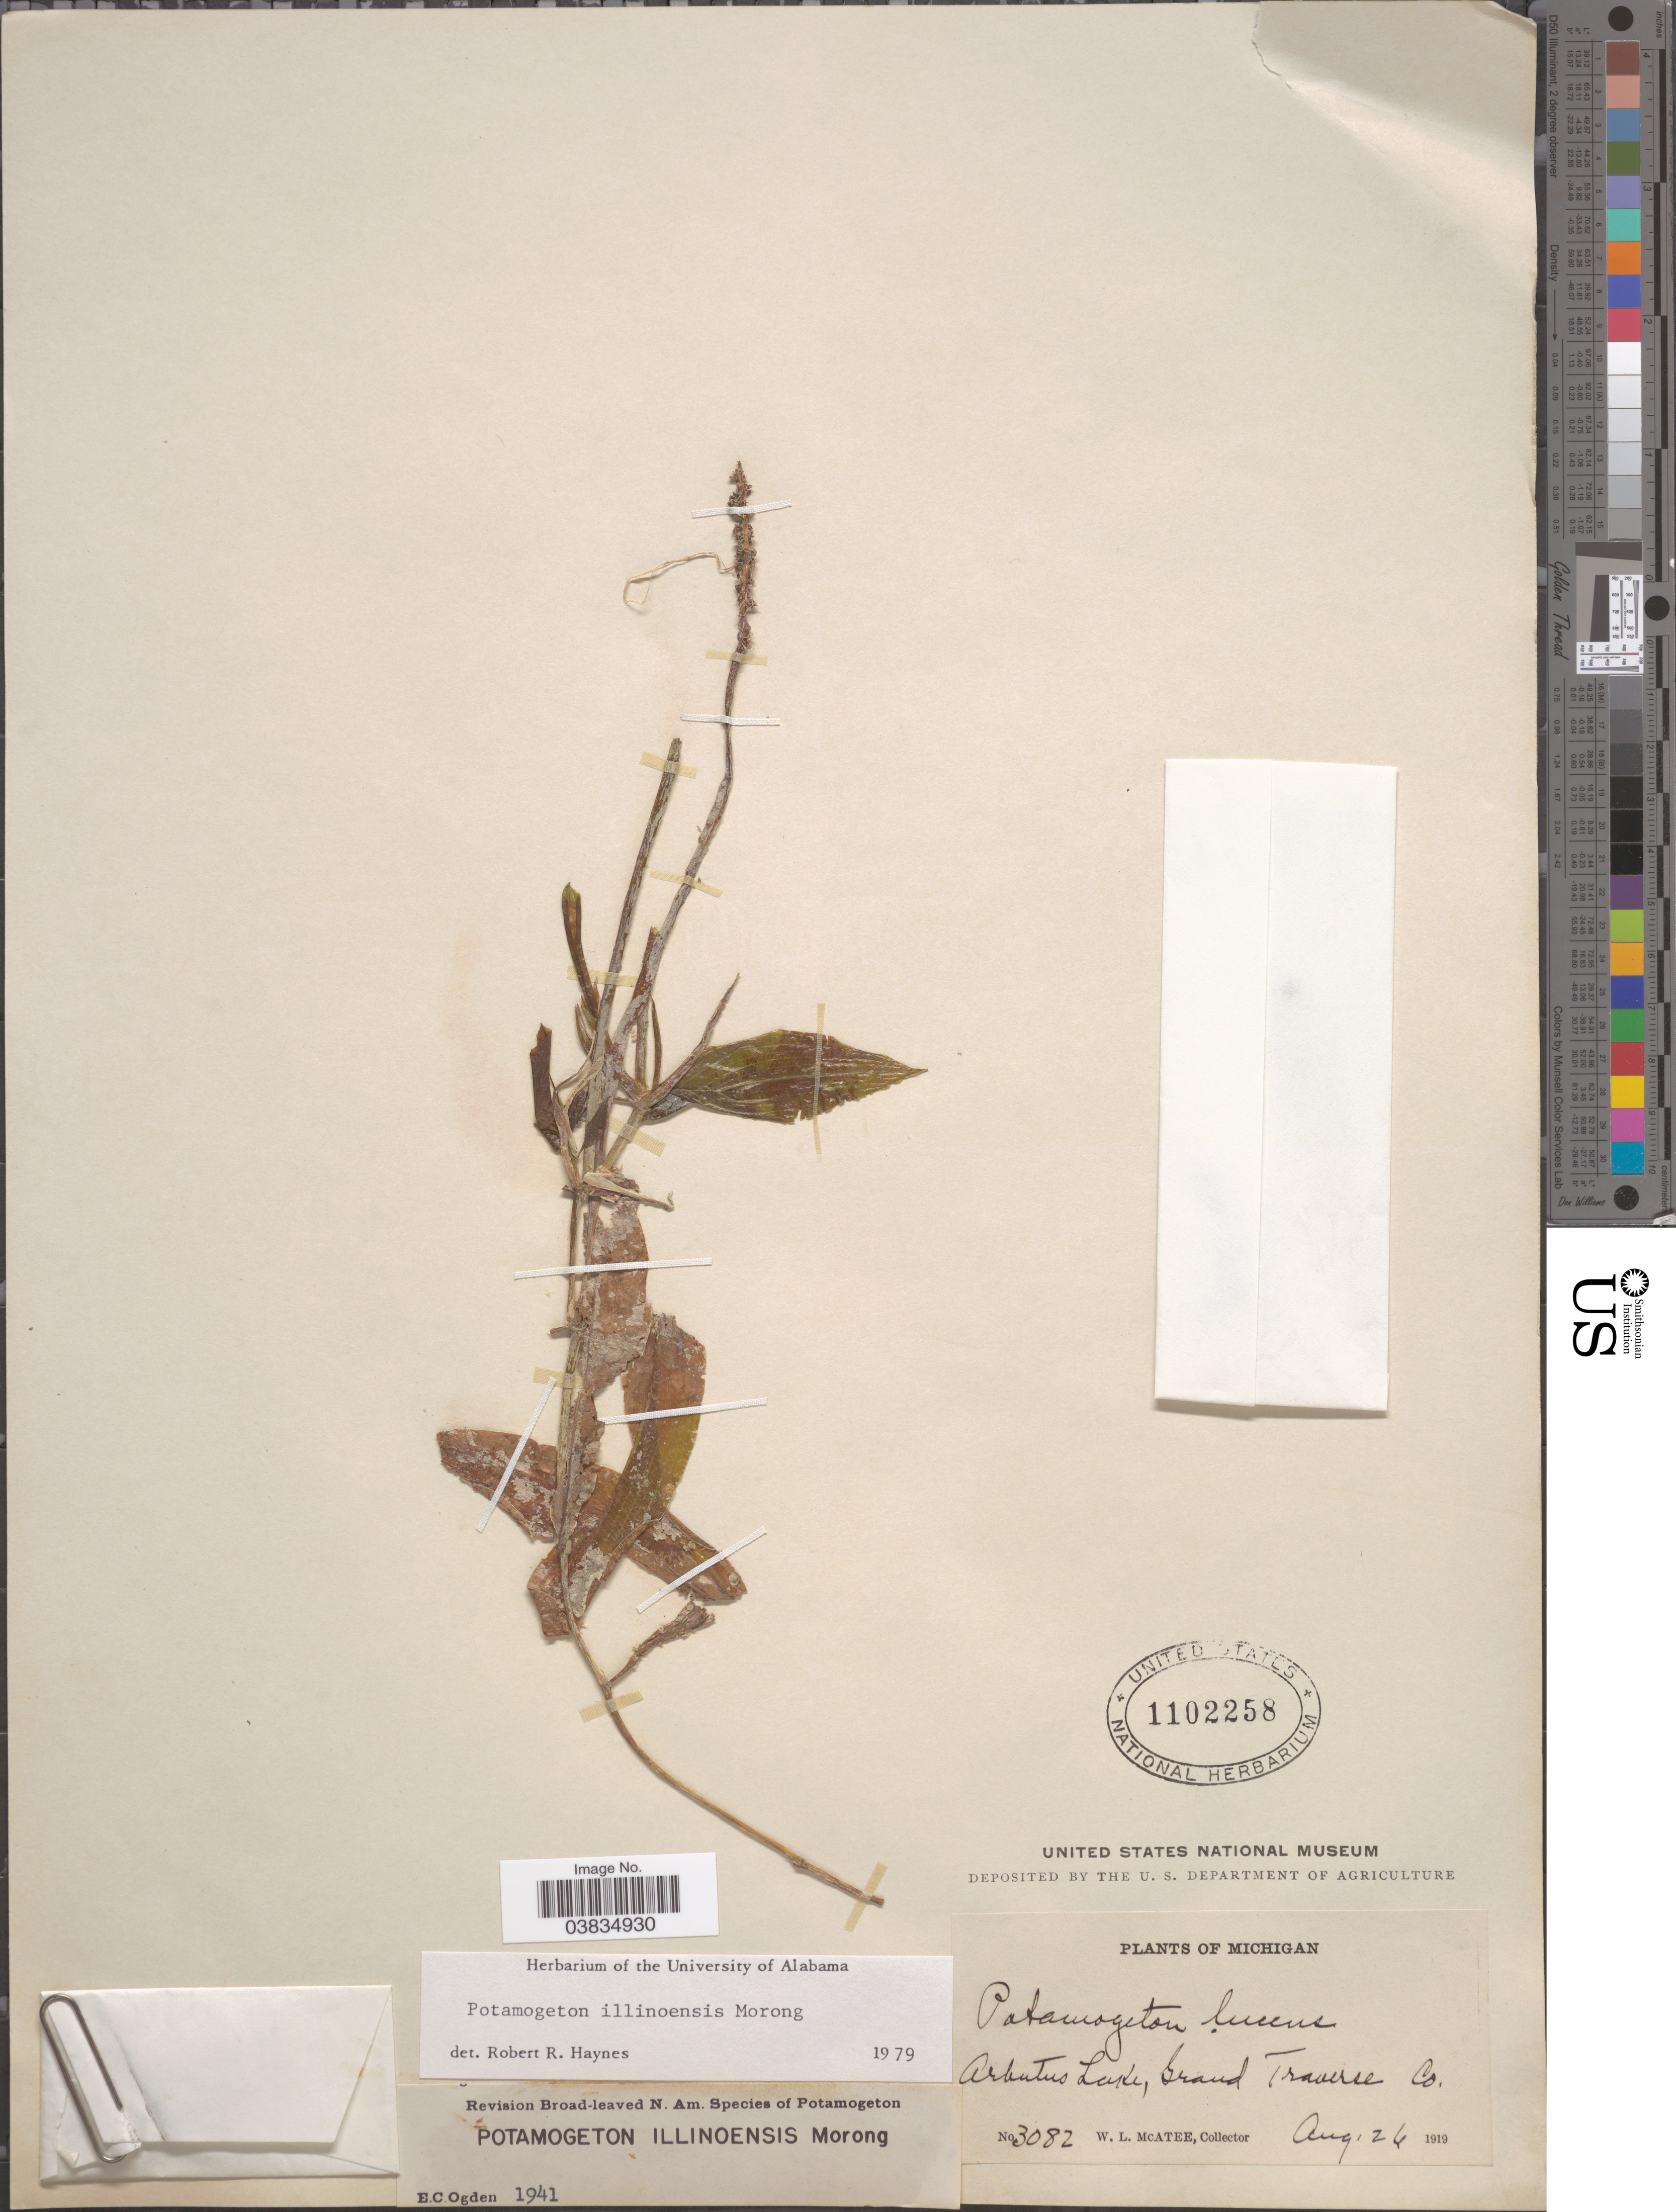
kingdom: Plantae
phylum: Tracheophyta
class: Liliopsida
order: Alismatales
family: Potamogetonaceae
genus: Potamogeton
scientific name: Potamogeton illinoensis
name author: Morong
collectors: W. McAtee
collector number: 3082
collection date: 1919-08-26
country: United States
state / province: Michigan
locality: Arbutus Lake, Grand Traverse Co.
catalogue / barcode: US 1102258